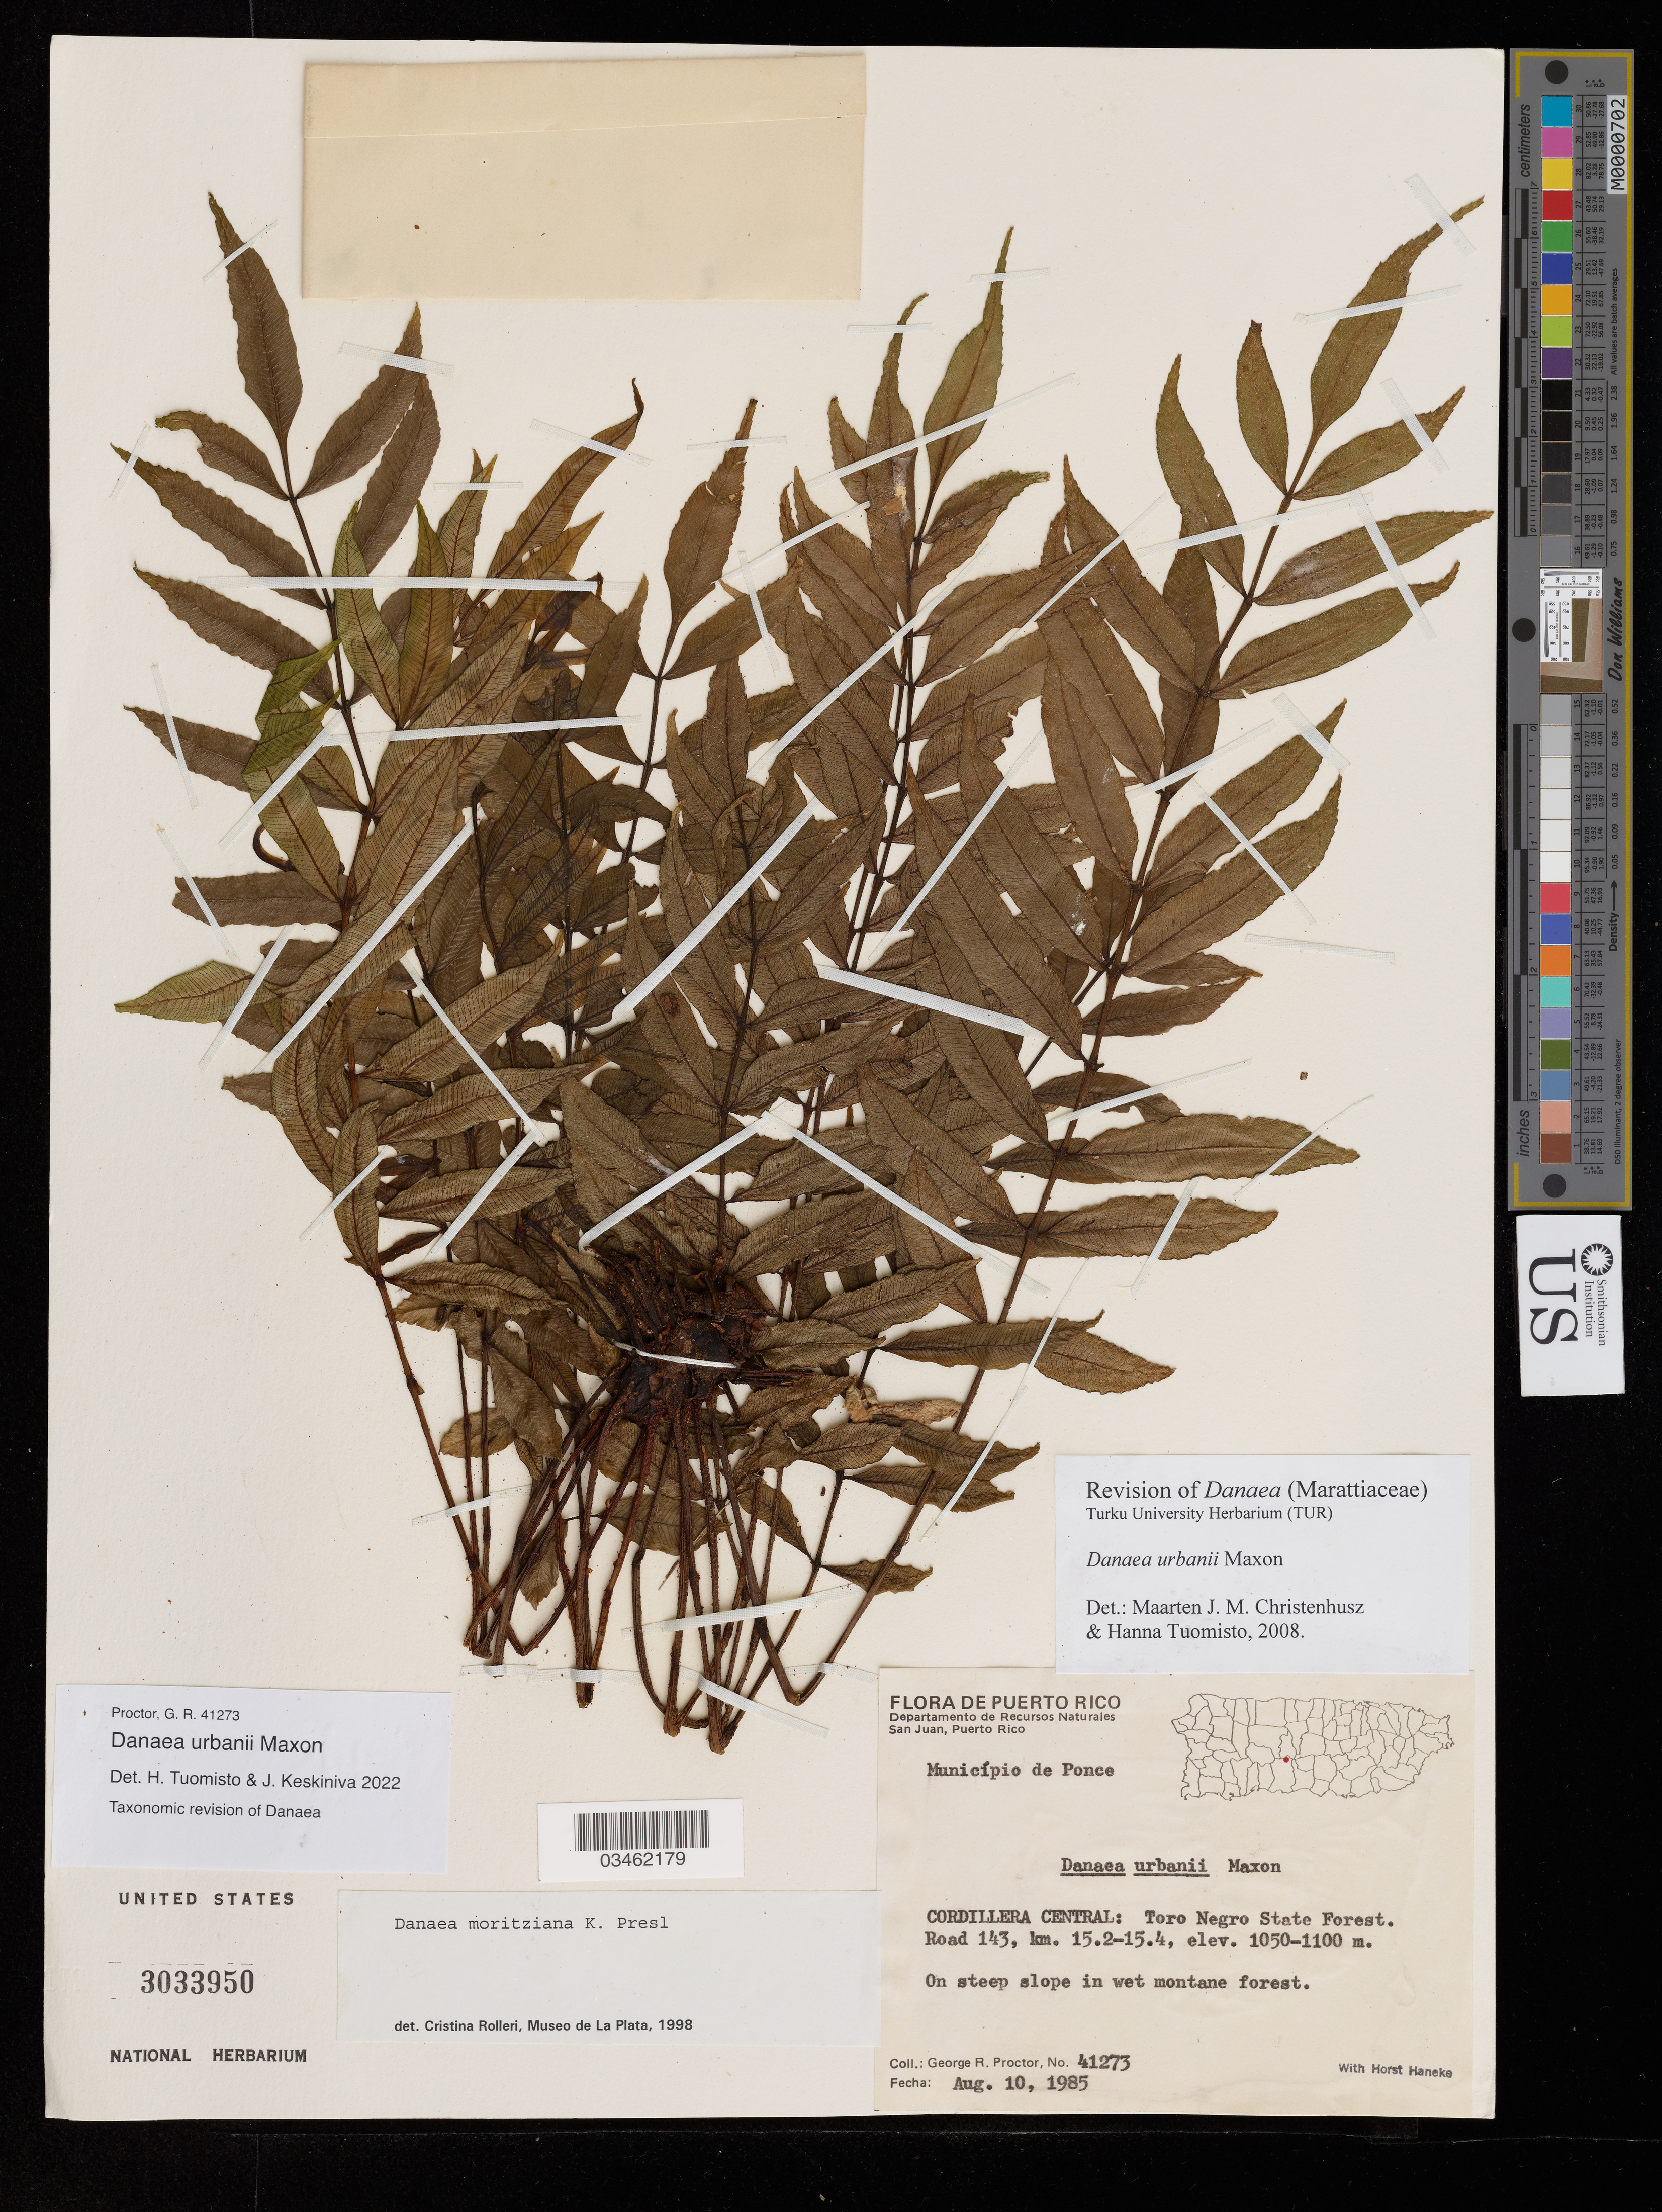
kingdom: Plantae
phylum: Tracheophyta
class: Polypodiopsida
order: Marattiales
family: Marattiaceae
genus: Danaea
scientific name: Danaea urbanii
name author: Maxon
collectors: G. R. Proctor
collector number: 41273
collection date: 1985-08-10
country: Puerto Rico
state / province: Ponce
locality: Município de Ponce. Cordillera Central: Toro Negro State Forest. Road 143, km. 15.2-15.4.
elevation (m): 1050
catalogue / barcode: US 3033950